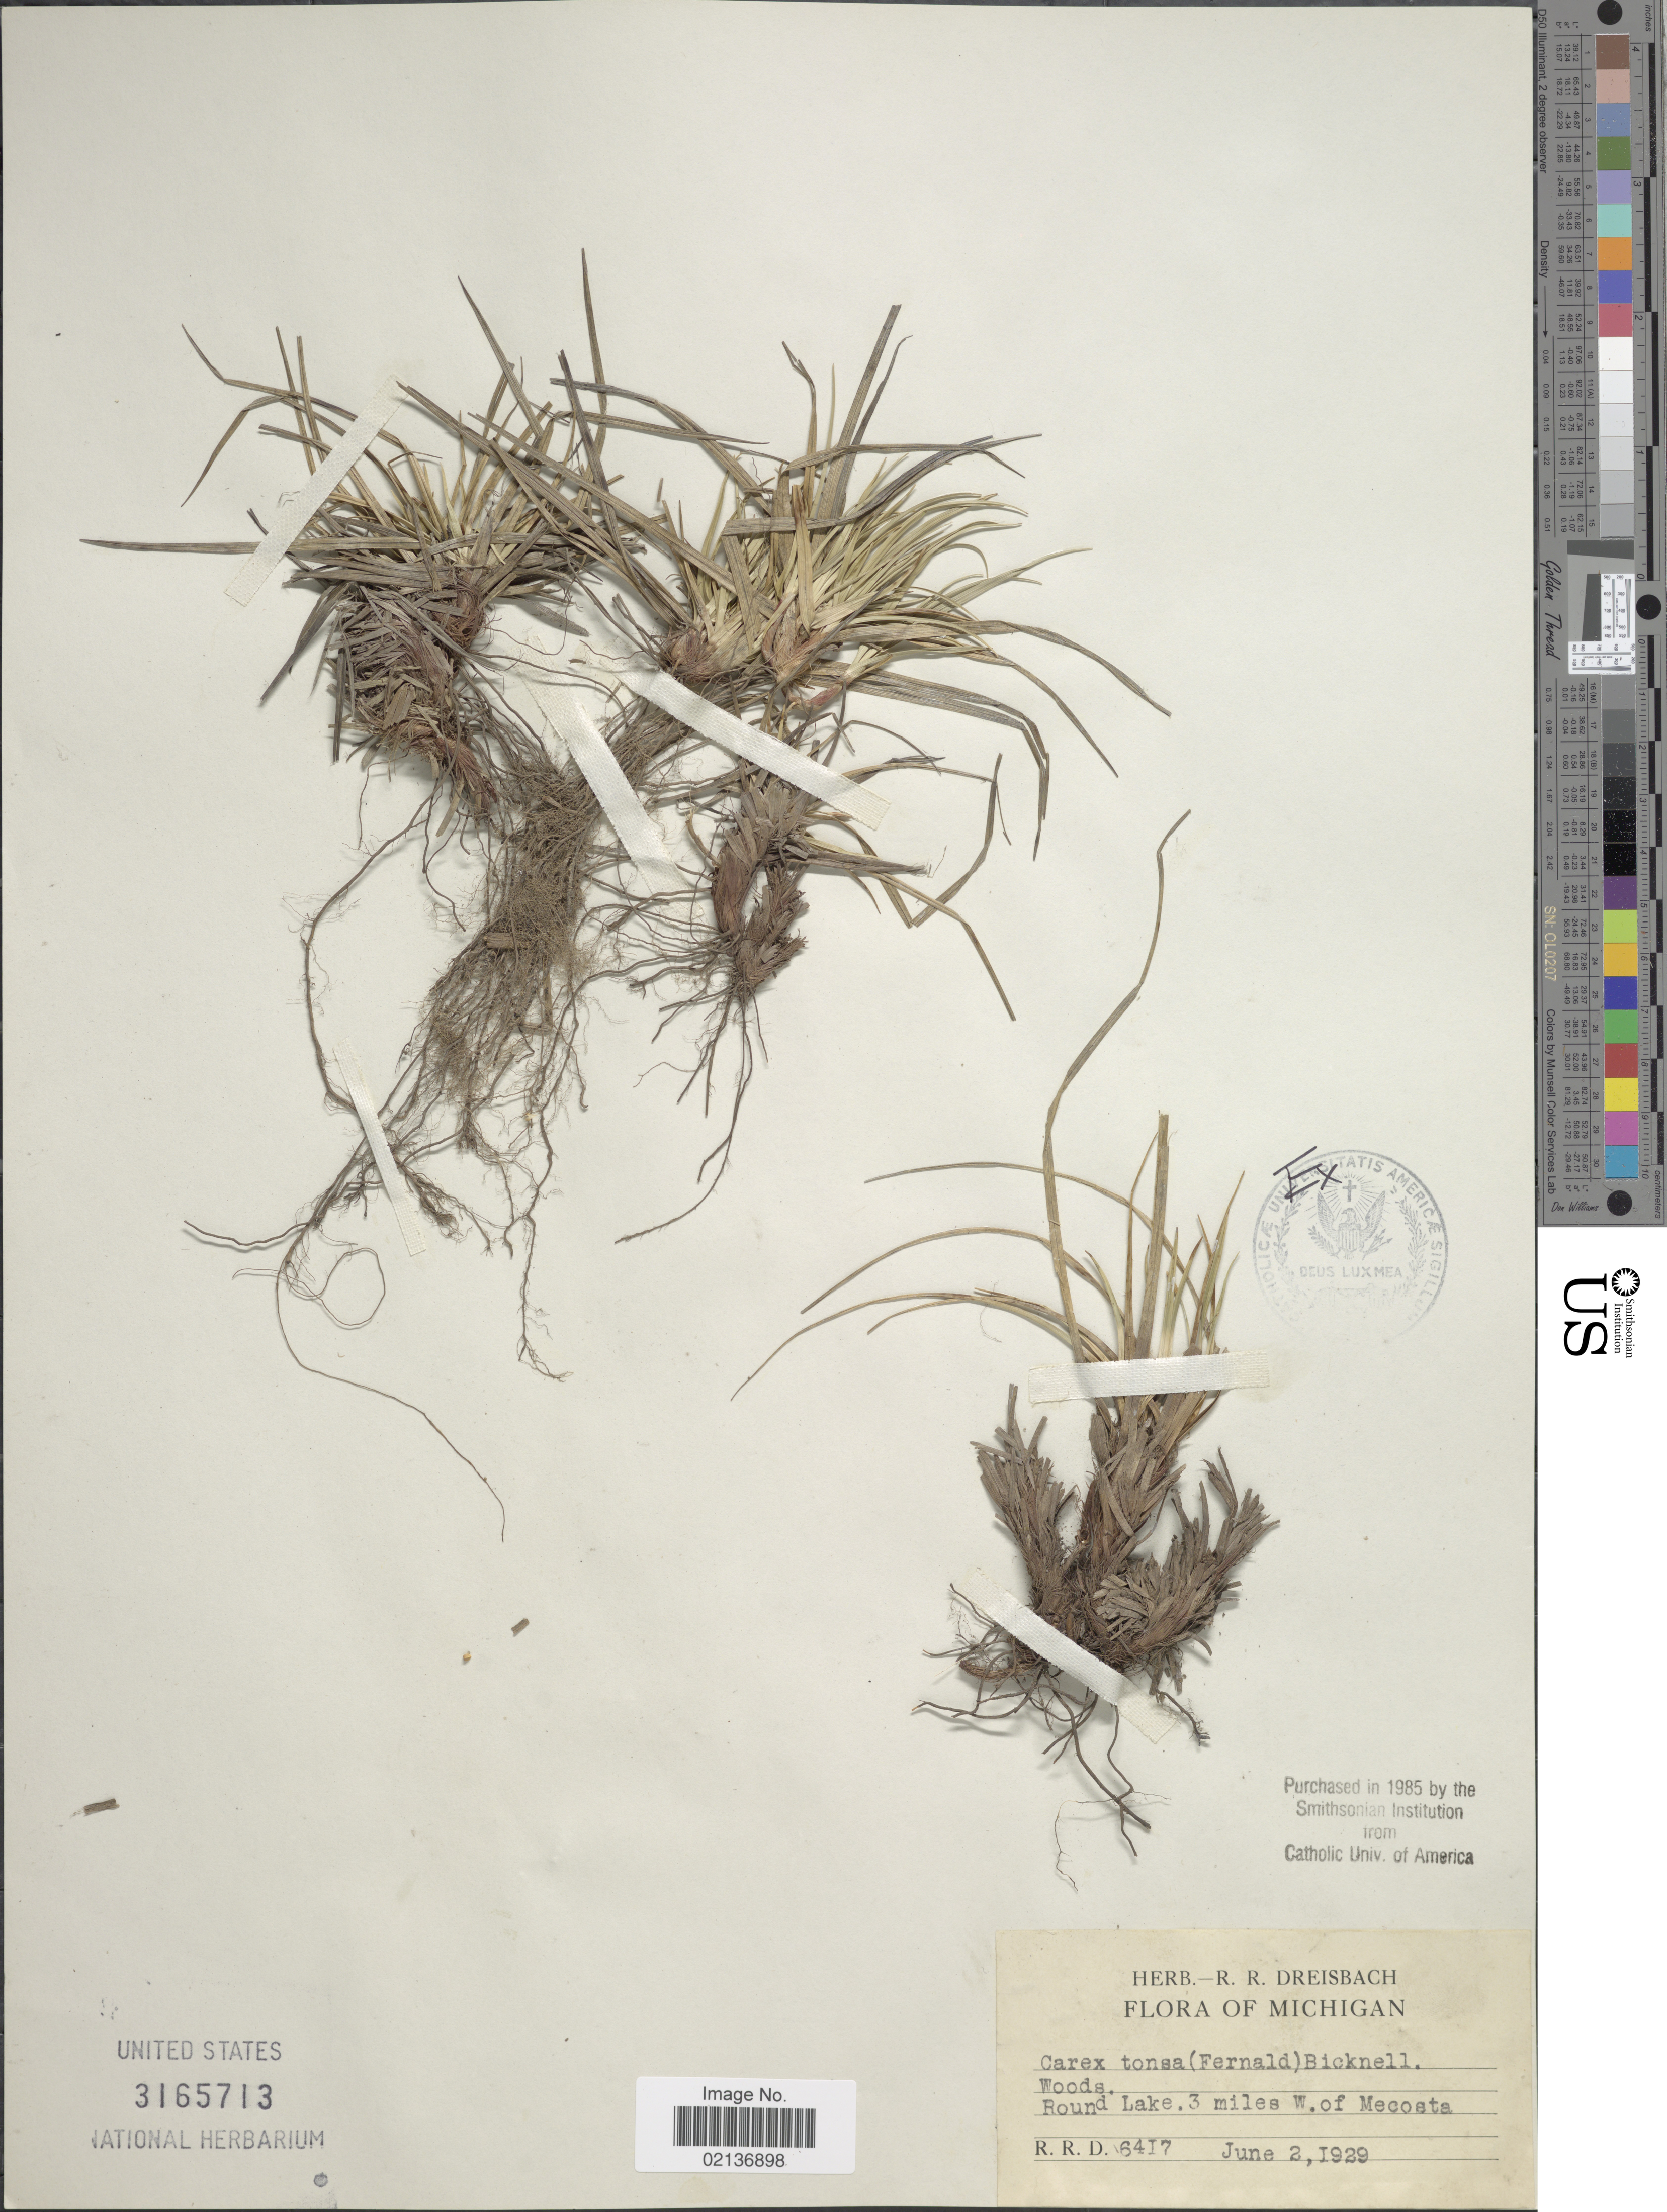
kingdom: Plantae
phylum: Tracheophyta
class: Liliopsida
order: Poales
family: Cyperaceae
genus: Carex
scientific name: Carex tonsa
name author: (Fernald) E.P. Bicknell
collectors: R. Dreisbach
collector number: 6417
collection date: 1929-06-02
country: United States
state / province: Michigan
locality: Round Lake, 3 miles W of Mecosta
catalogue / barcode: US 3165713